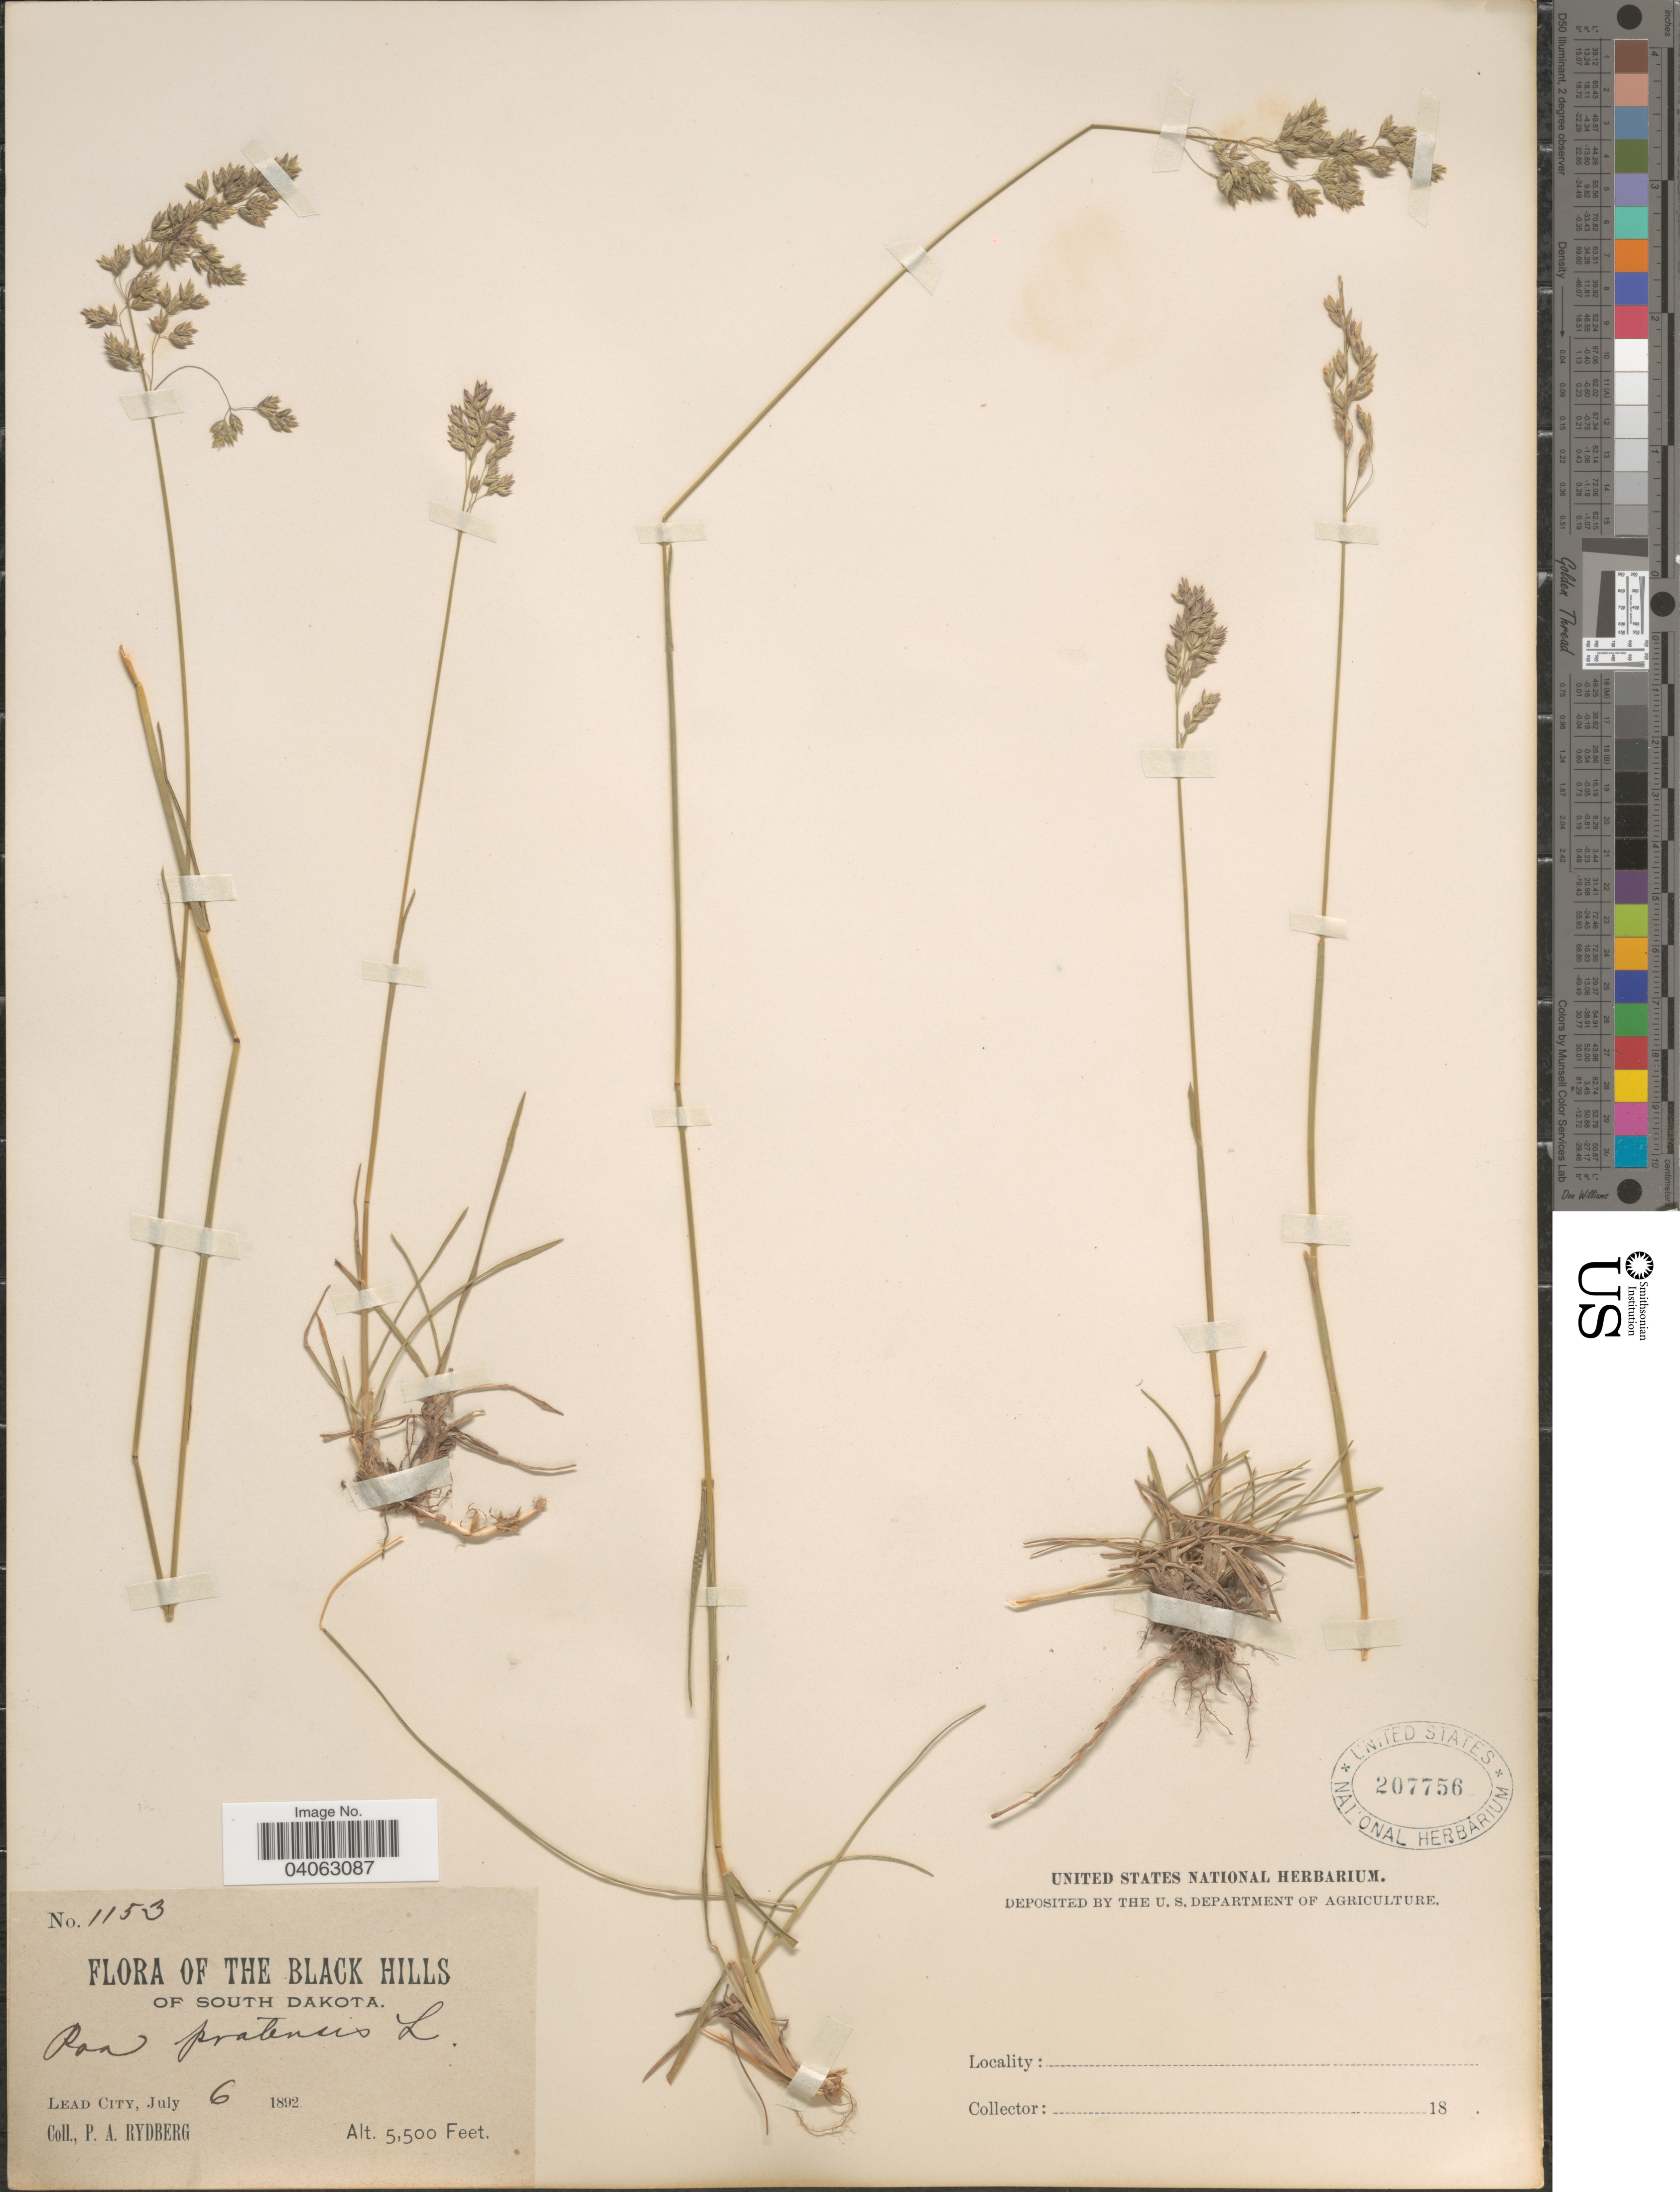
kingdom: Plantae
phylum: Tracheophyta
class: Liliopsida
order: Poales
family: Poaceae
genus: Poa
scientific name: Poa pratensis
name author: L.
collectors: P. A. Rydberg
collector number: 1153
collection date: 1892-07-06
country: United States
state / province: South Dakota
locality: The Black Hills of South Dakota. Lead City.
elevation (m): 1676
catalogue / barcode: US 207756